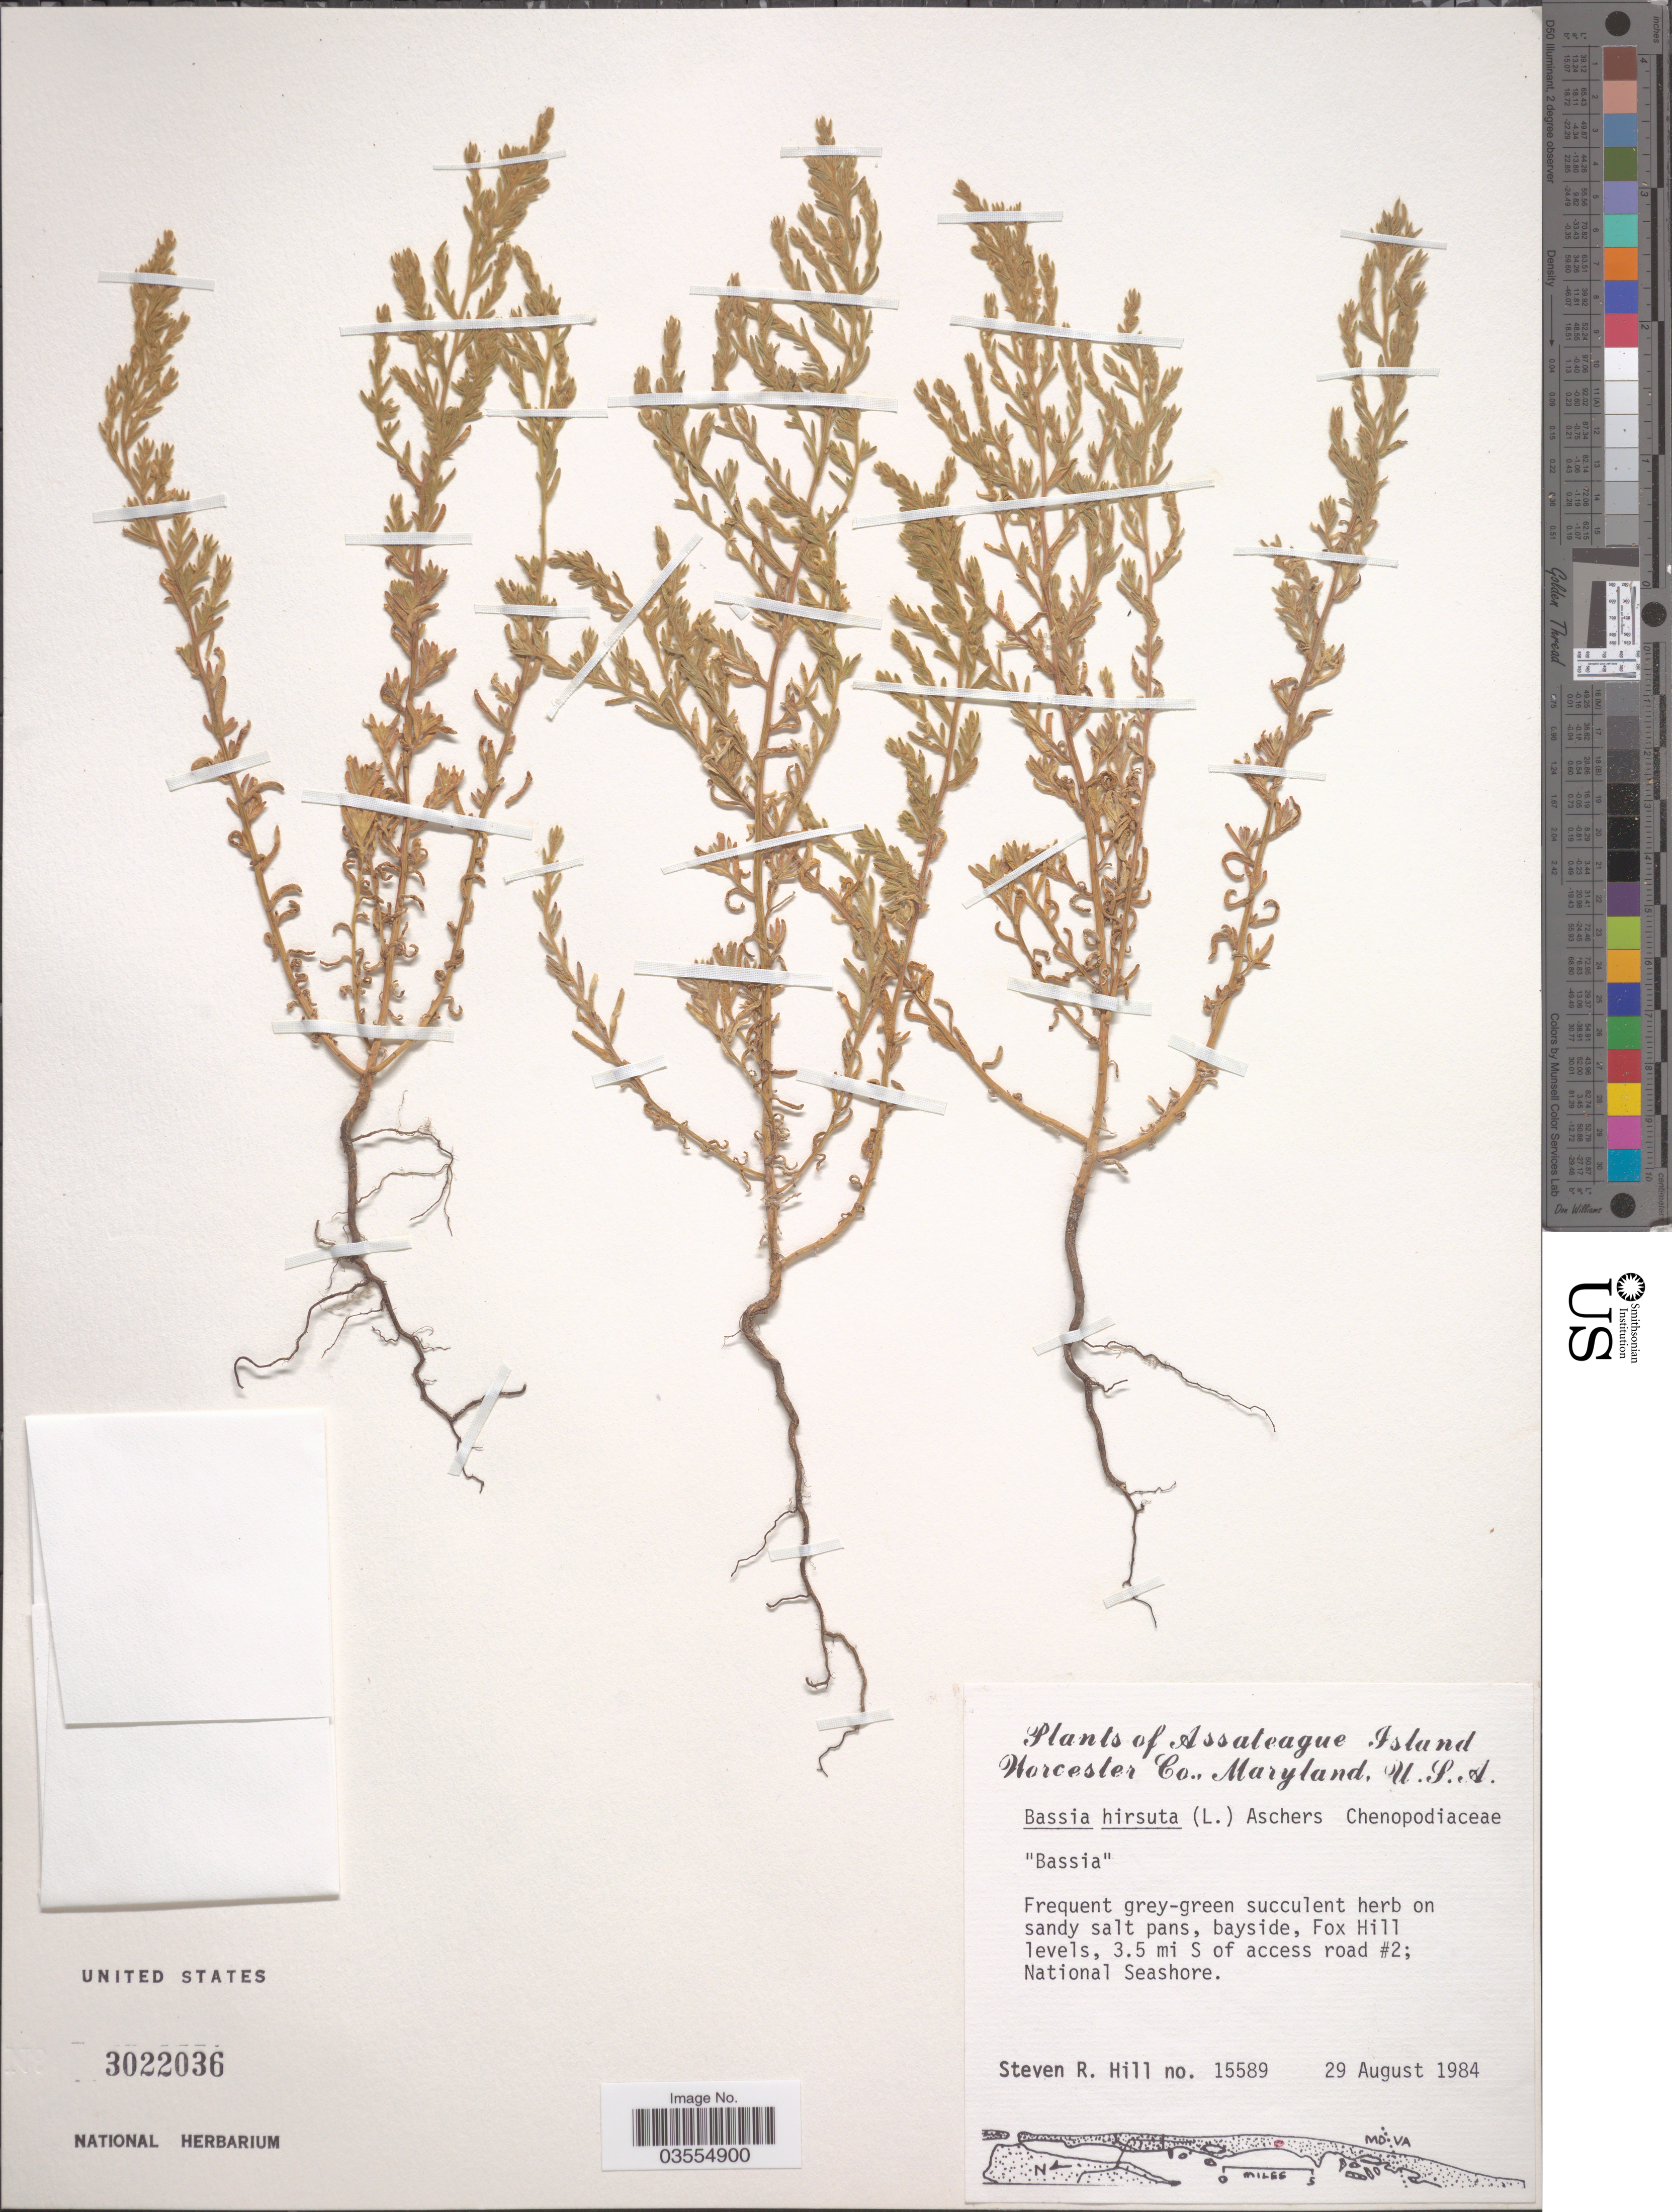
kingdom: Plantae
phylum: Tracheophyta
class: Magnoliopsida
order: Caryophyllales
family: Amaranthaceae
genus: Spirobassia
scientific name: Spirobassia hirsuta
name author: (L.) Freitag & G. Kadereit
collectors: S. Hill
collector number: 15589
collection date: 1984-08-29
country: United States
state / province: Maryland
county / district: Worcester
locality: Assateague Island, Worcester Co. Bay side, Fox Hill levels, 3.5 mi. S of access road #2; National Seashore.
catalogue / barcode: US 3022036